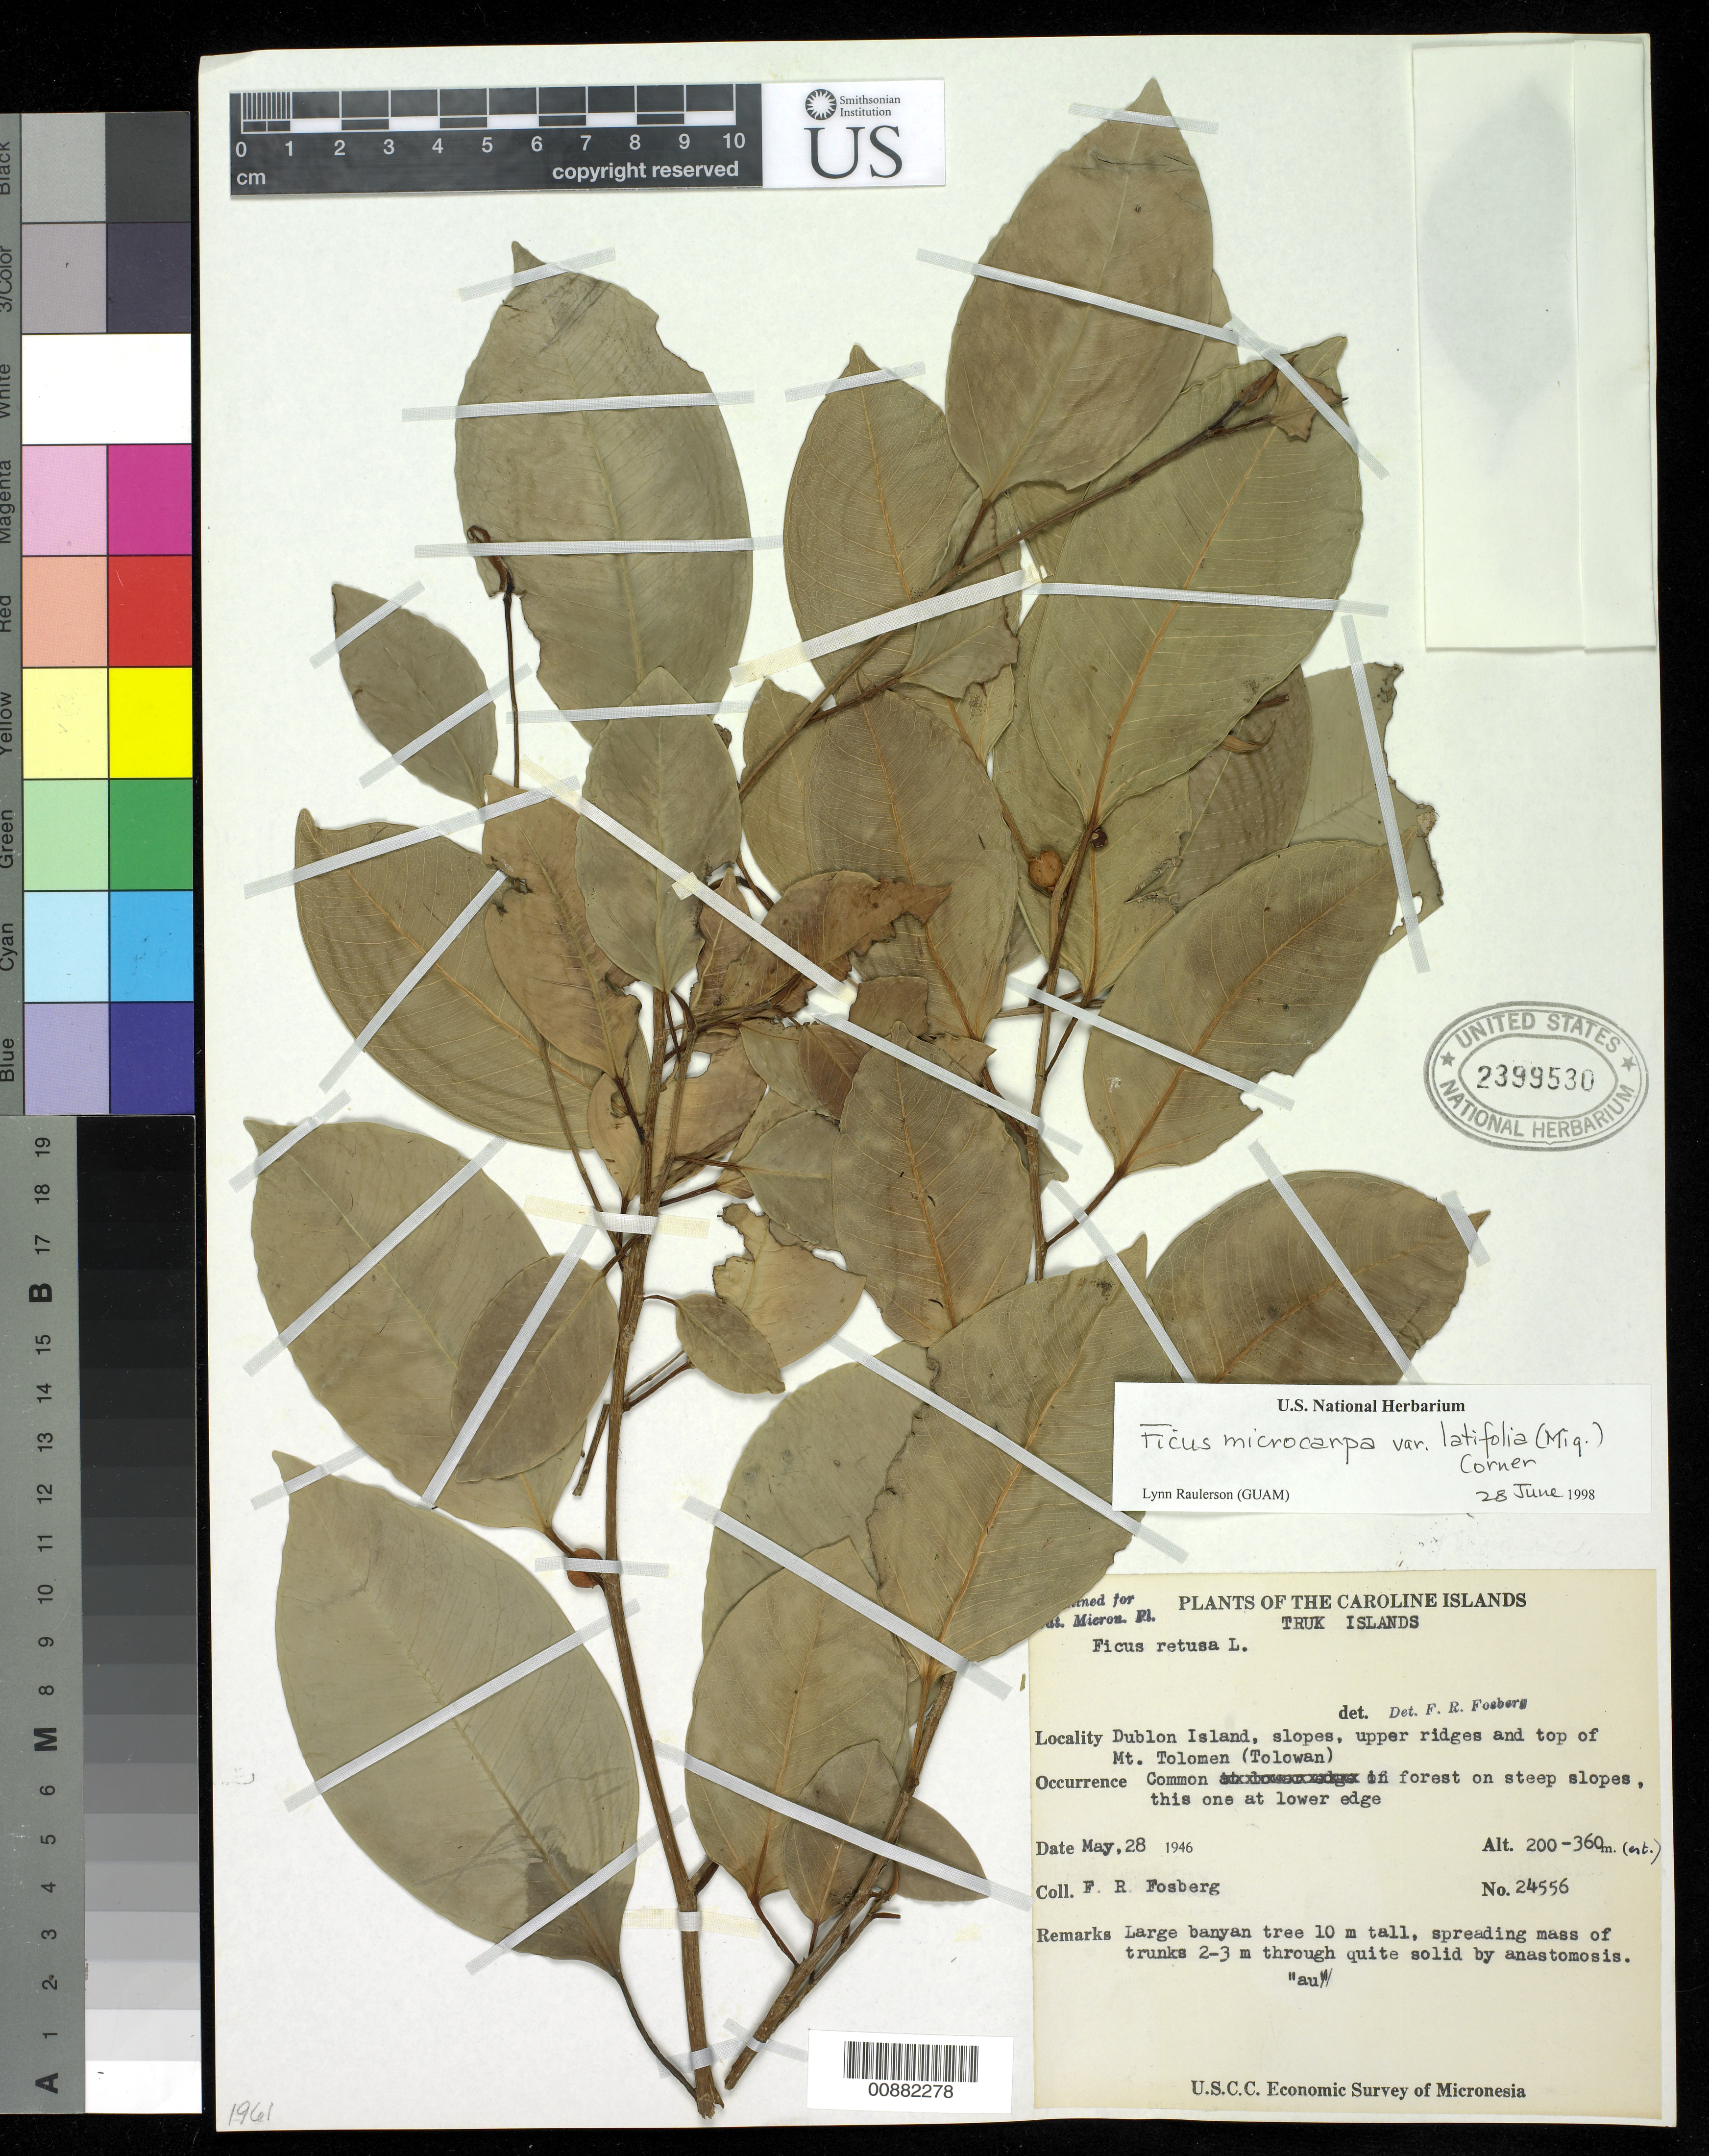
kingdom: Plantae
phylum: Tracheophyta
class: Magnoliopsida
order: Rosales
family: Moraceae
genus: Ficus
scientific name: Ficus microcarpa var. latifolia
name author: (Miq.) Corner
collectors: F. R. Fosberg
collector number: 24556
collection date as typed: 28 May 1946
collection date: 1946-05-28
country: Micronesia, Federated States of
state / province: Truk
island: Dublon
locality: Dublon Island, slopes, upper ridges and top of Mt. Tolomen (Tolowan)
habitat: comon in forest on steep slopes. This one at lower edge.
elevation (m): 200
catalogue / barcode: US 2399530